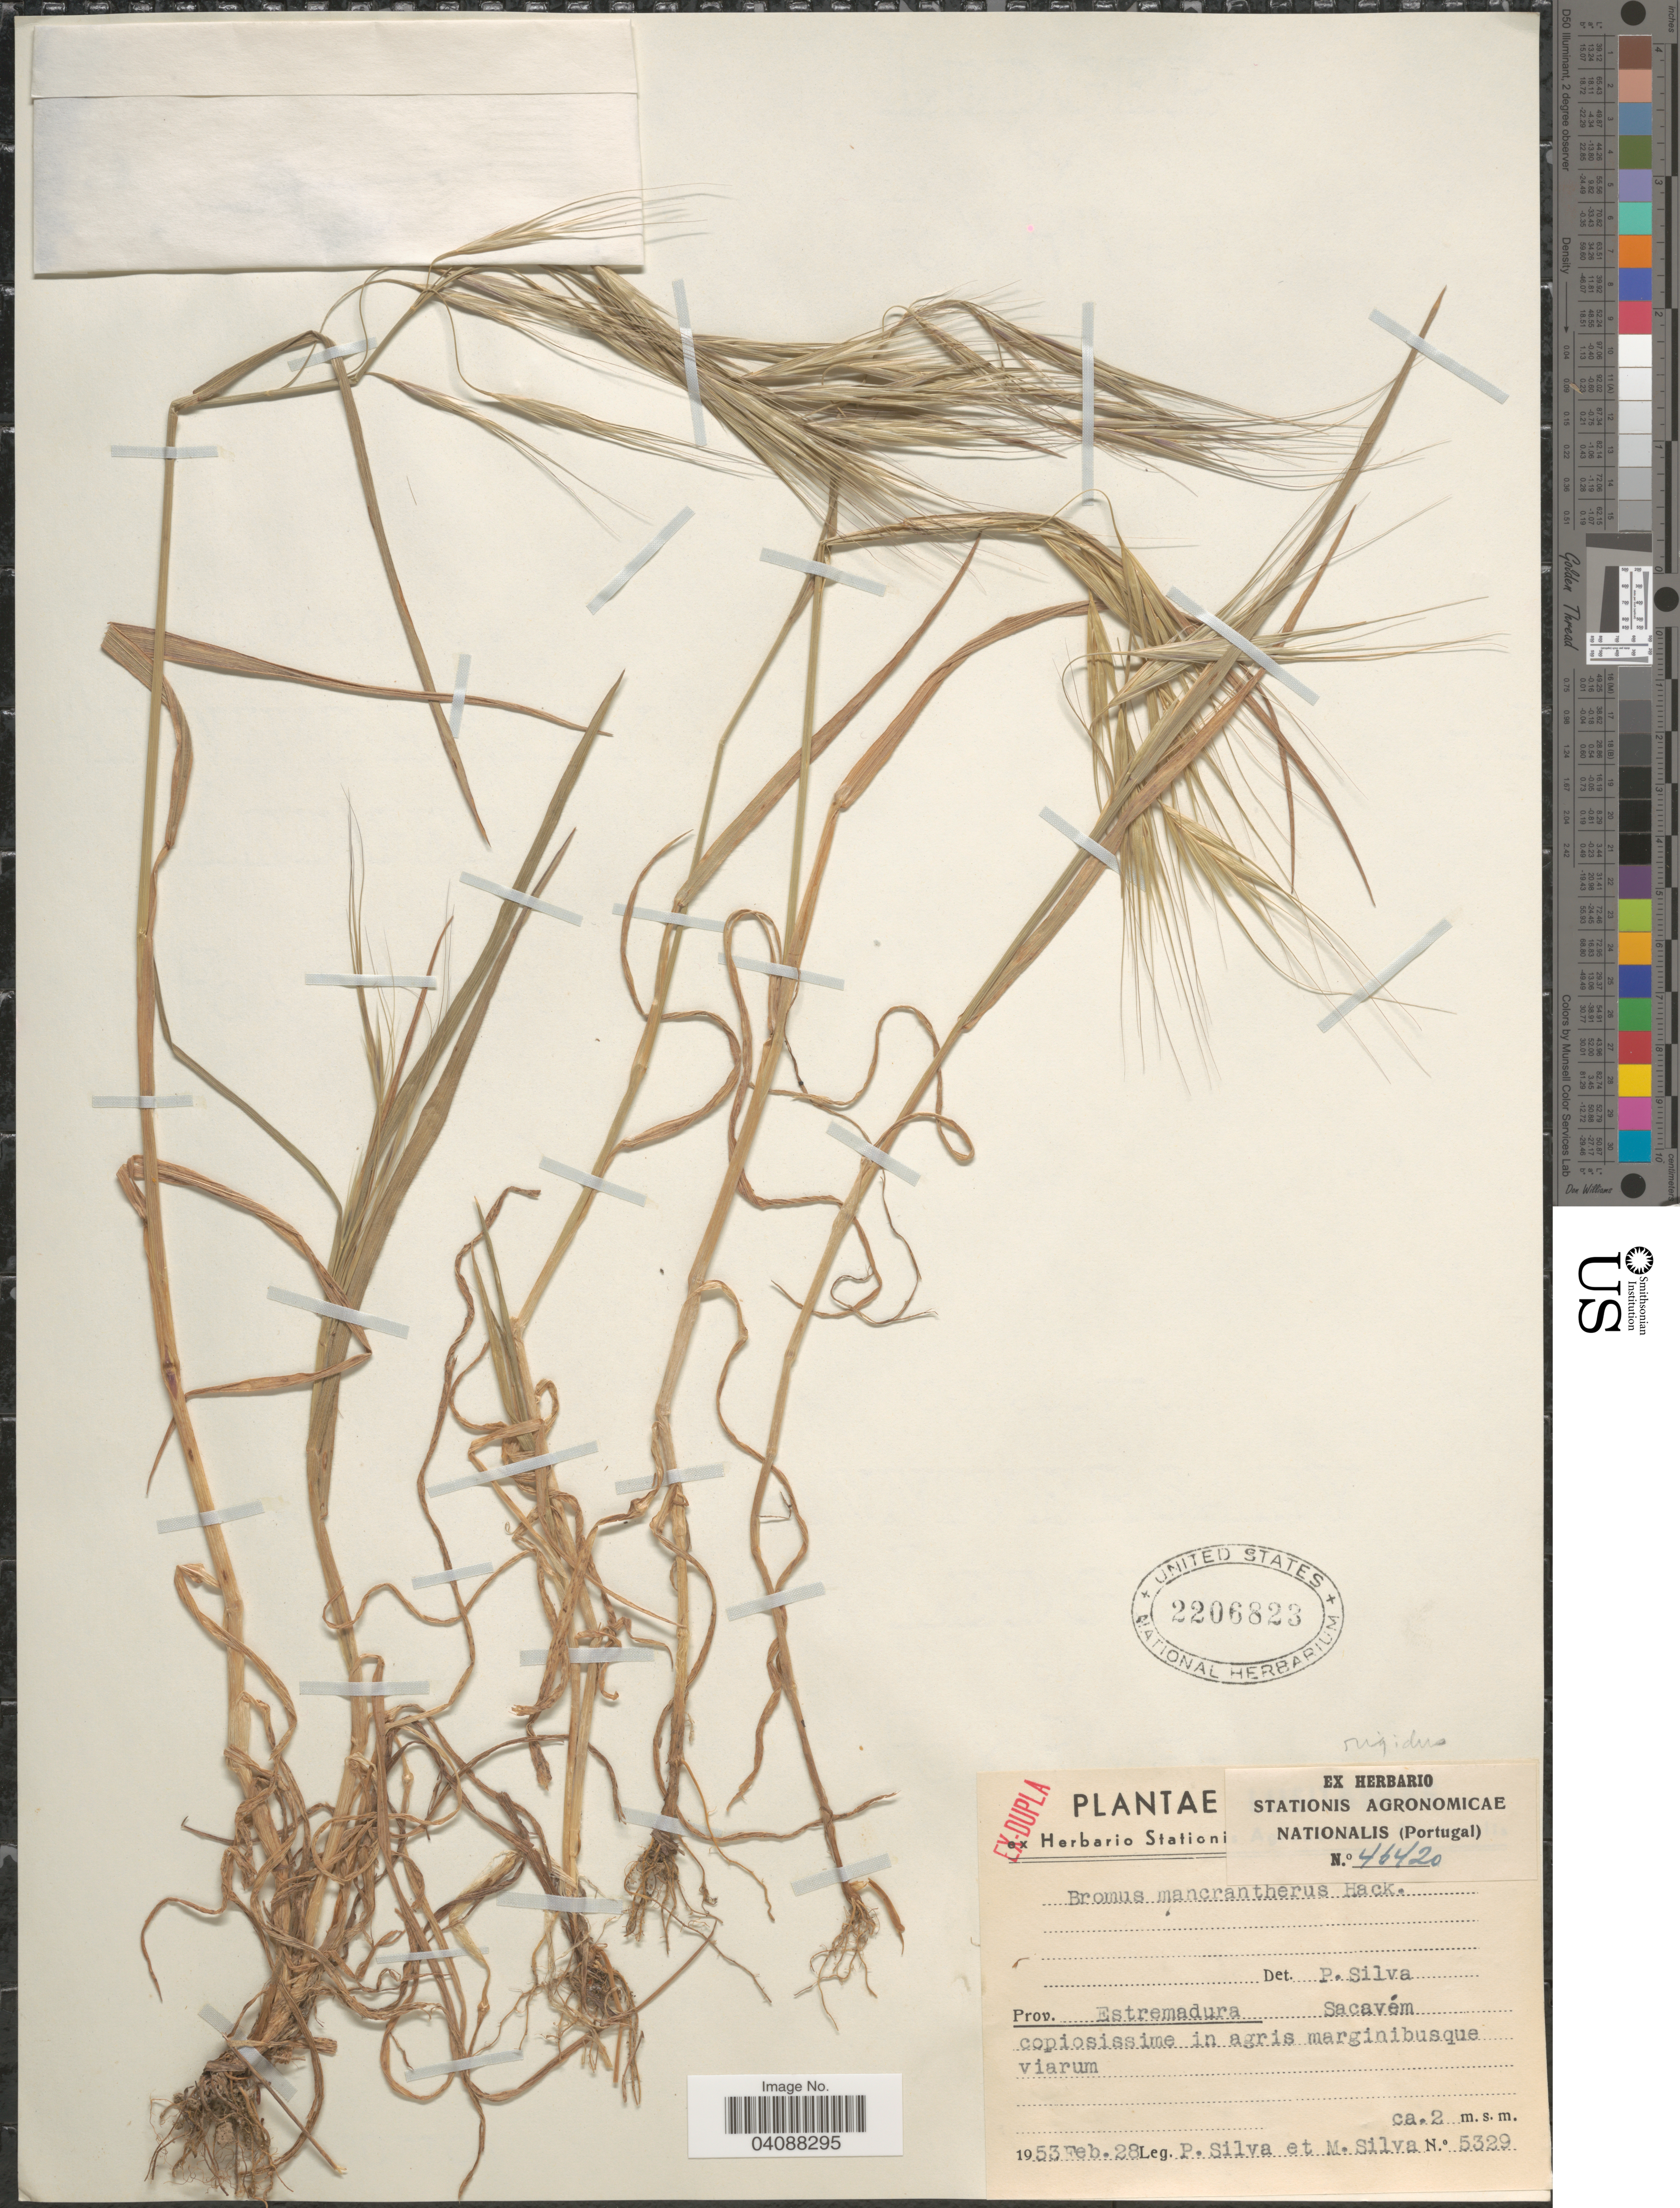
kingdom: Plantae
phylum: Tracheophyta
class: Liliopsida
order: Poales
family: Poaceae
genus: Bromus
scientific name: Bromus rigidus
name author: Roth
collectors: P. Silva & M. Silva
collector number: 5329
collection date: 1953-02-28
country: Portugal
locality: Prov. Estremadura. Sacavém.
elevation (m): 2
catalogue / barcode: US 2206823